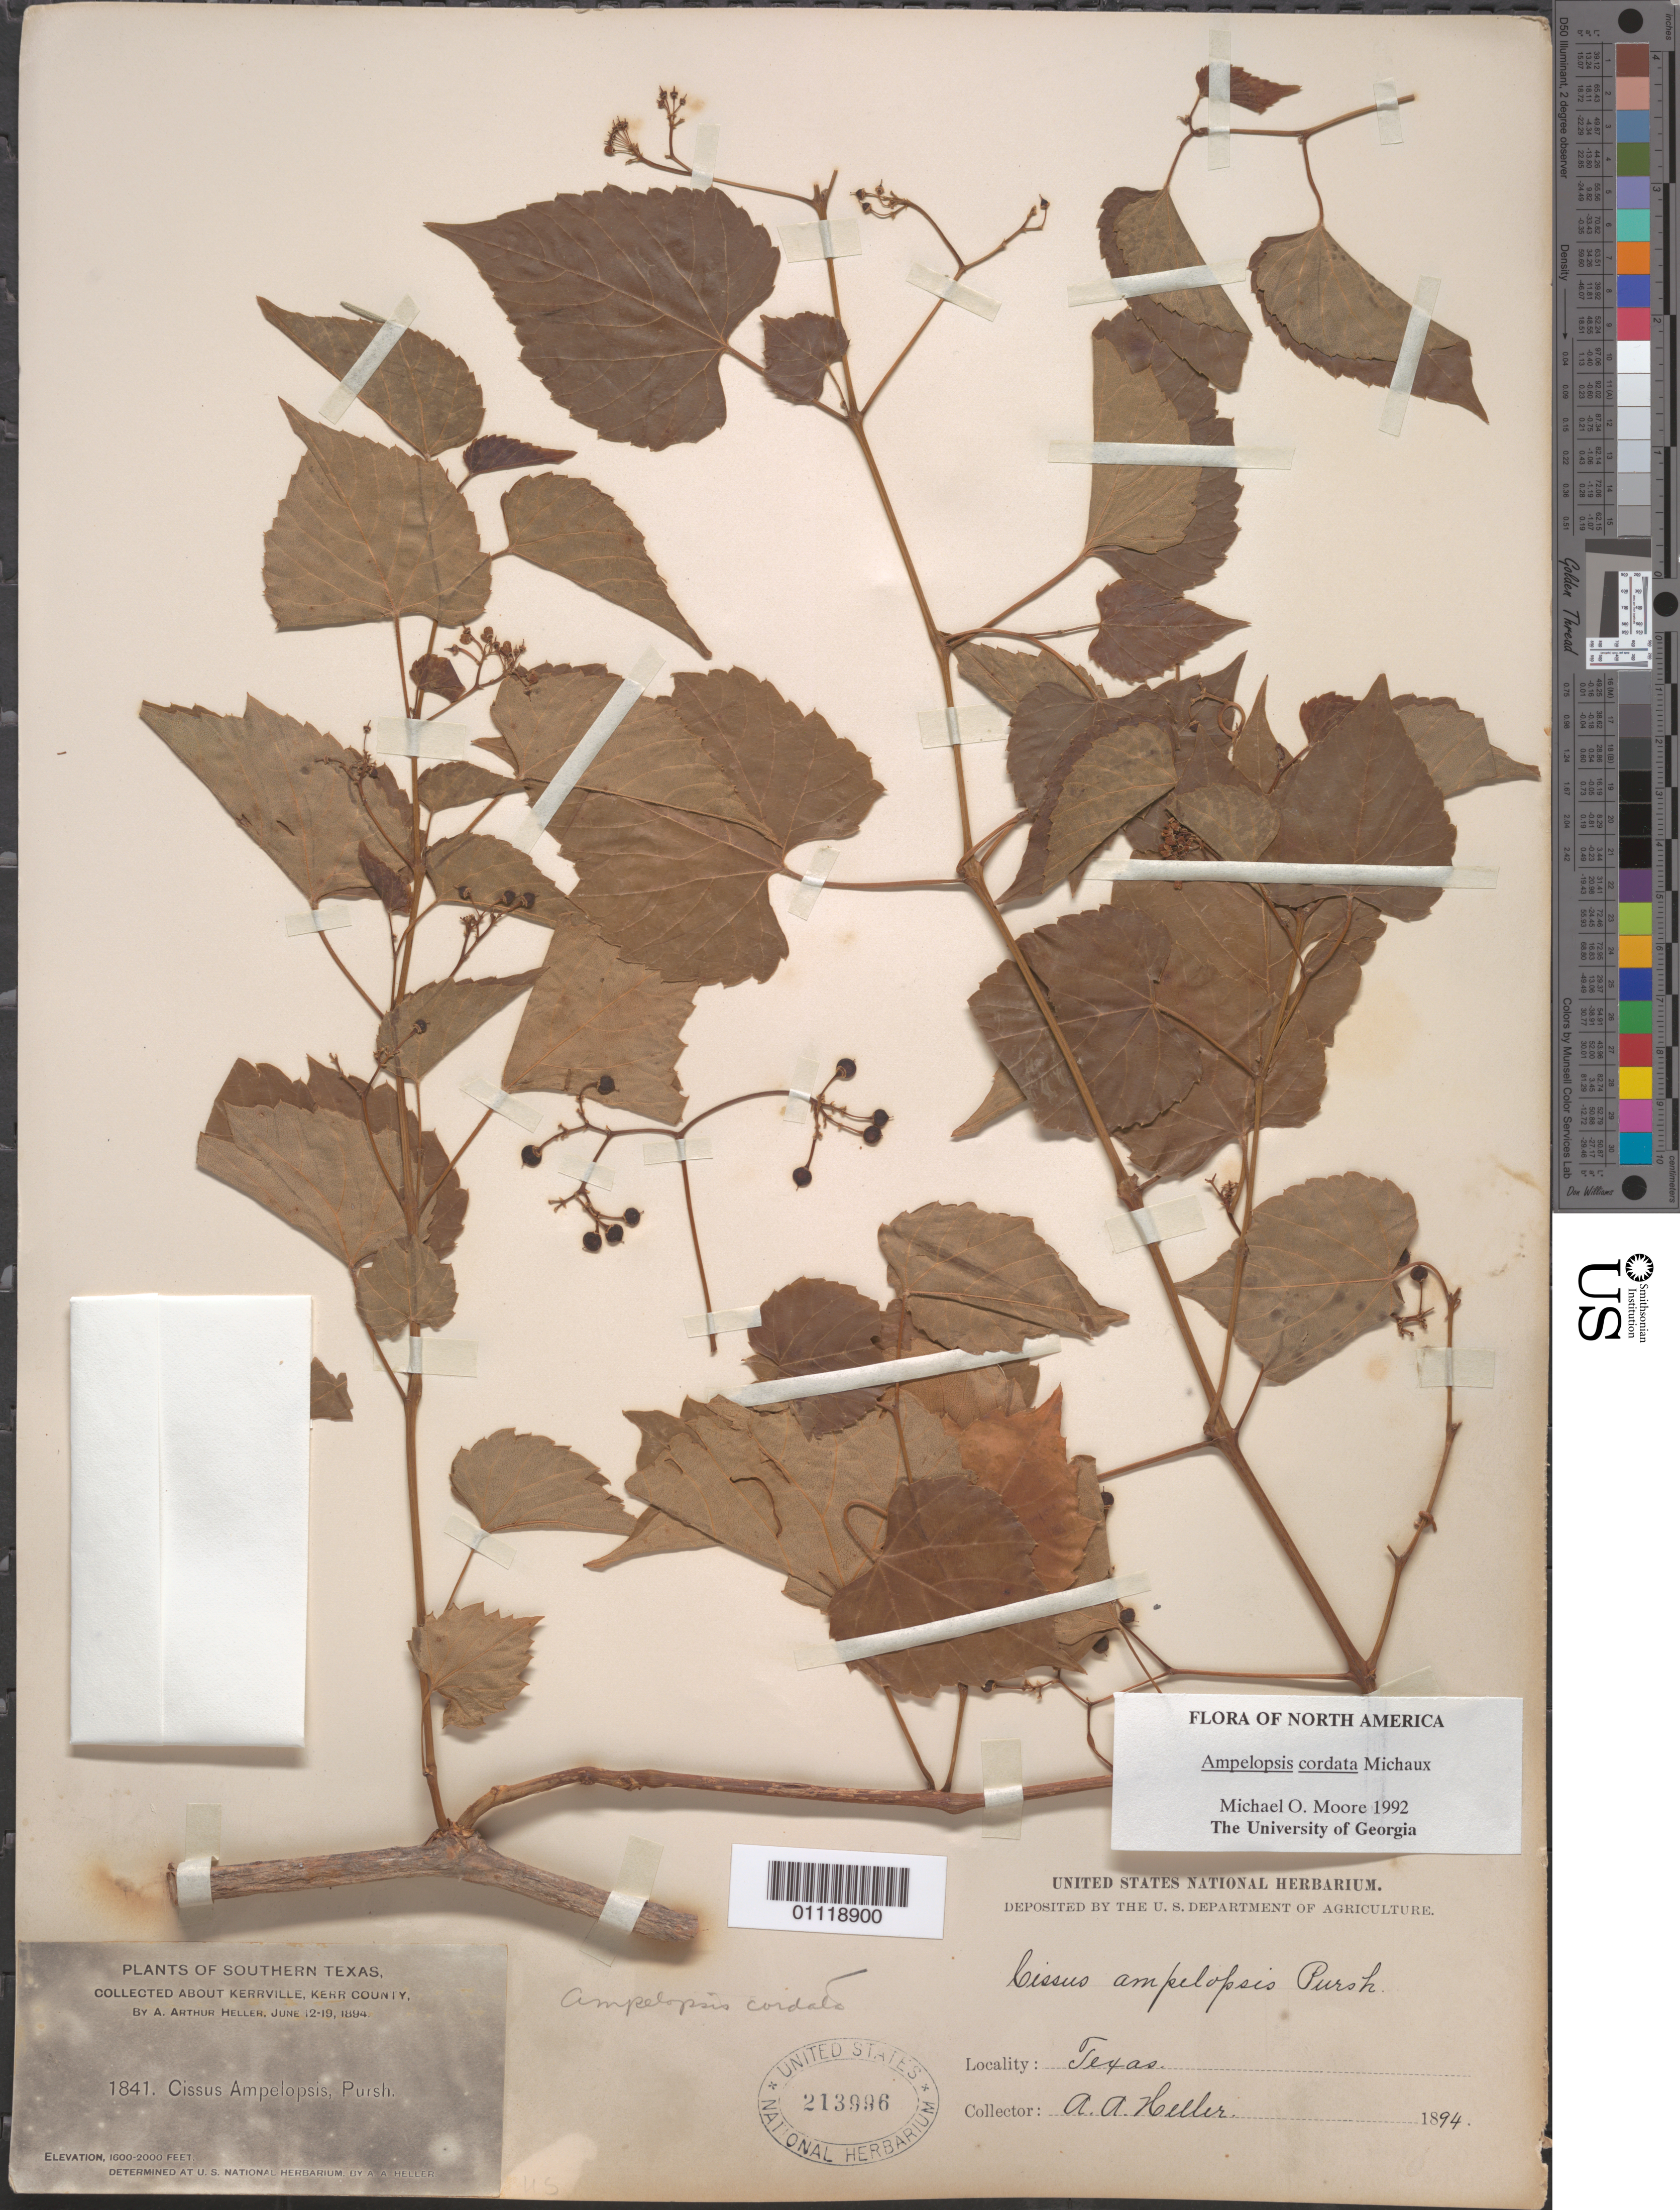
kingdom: Plantae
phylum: Tracheophyta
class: Magnoliopsida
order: Vitales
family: Vitaceae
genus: Ampelopsis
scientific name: Ampelopsis cordata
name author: Michx.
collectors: A. A. Heller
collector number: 1841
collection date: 1894-06-12/1894-06-19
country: United States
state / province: Texas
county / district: Kerr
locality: Kerrville.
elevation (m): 488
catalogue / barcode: US 213996